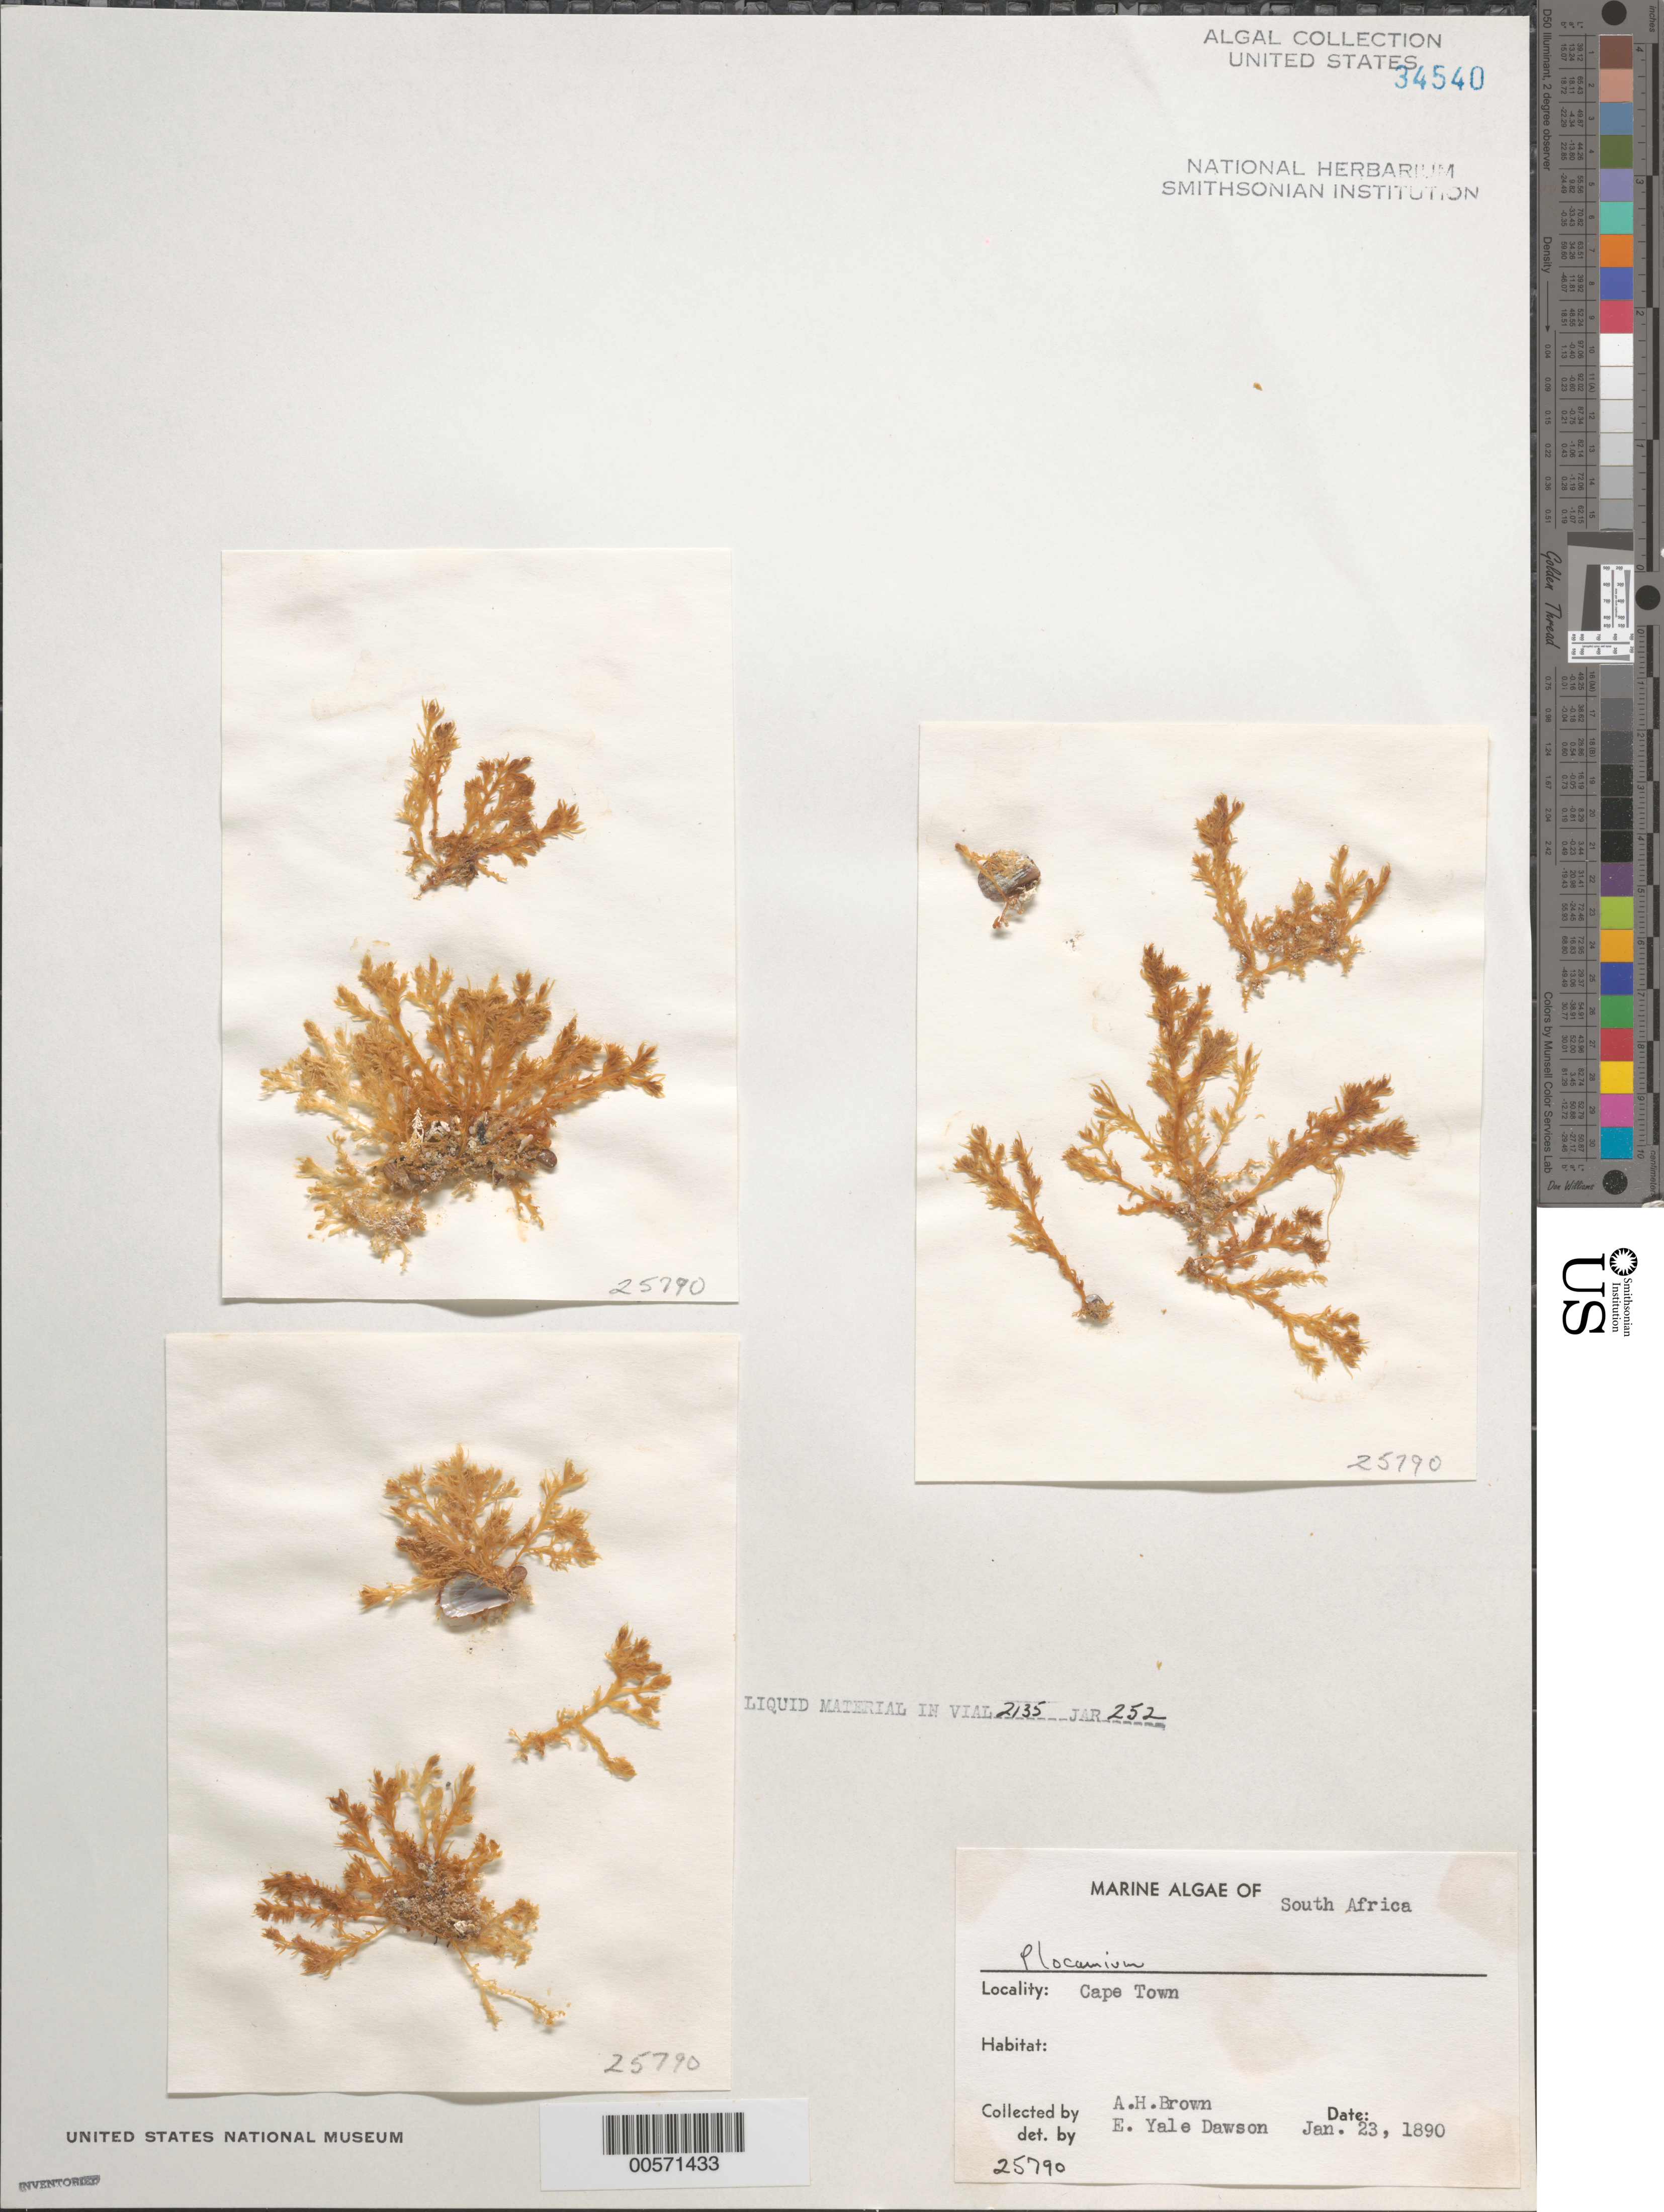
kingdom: Plantae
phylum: Rhodophyta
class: Florideophyceae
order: Plocamiales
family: Plocamiaceae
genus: Plocamium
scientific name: Plocamium sp.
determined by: Dawson, E. Y.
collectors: A. H. Brown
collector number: EYD 25790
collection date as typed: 23 Jan 1890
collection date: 1890-01-23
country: South Africa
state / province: Western Cape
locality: Cape town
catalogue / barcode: US 34540